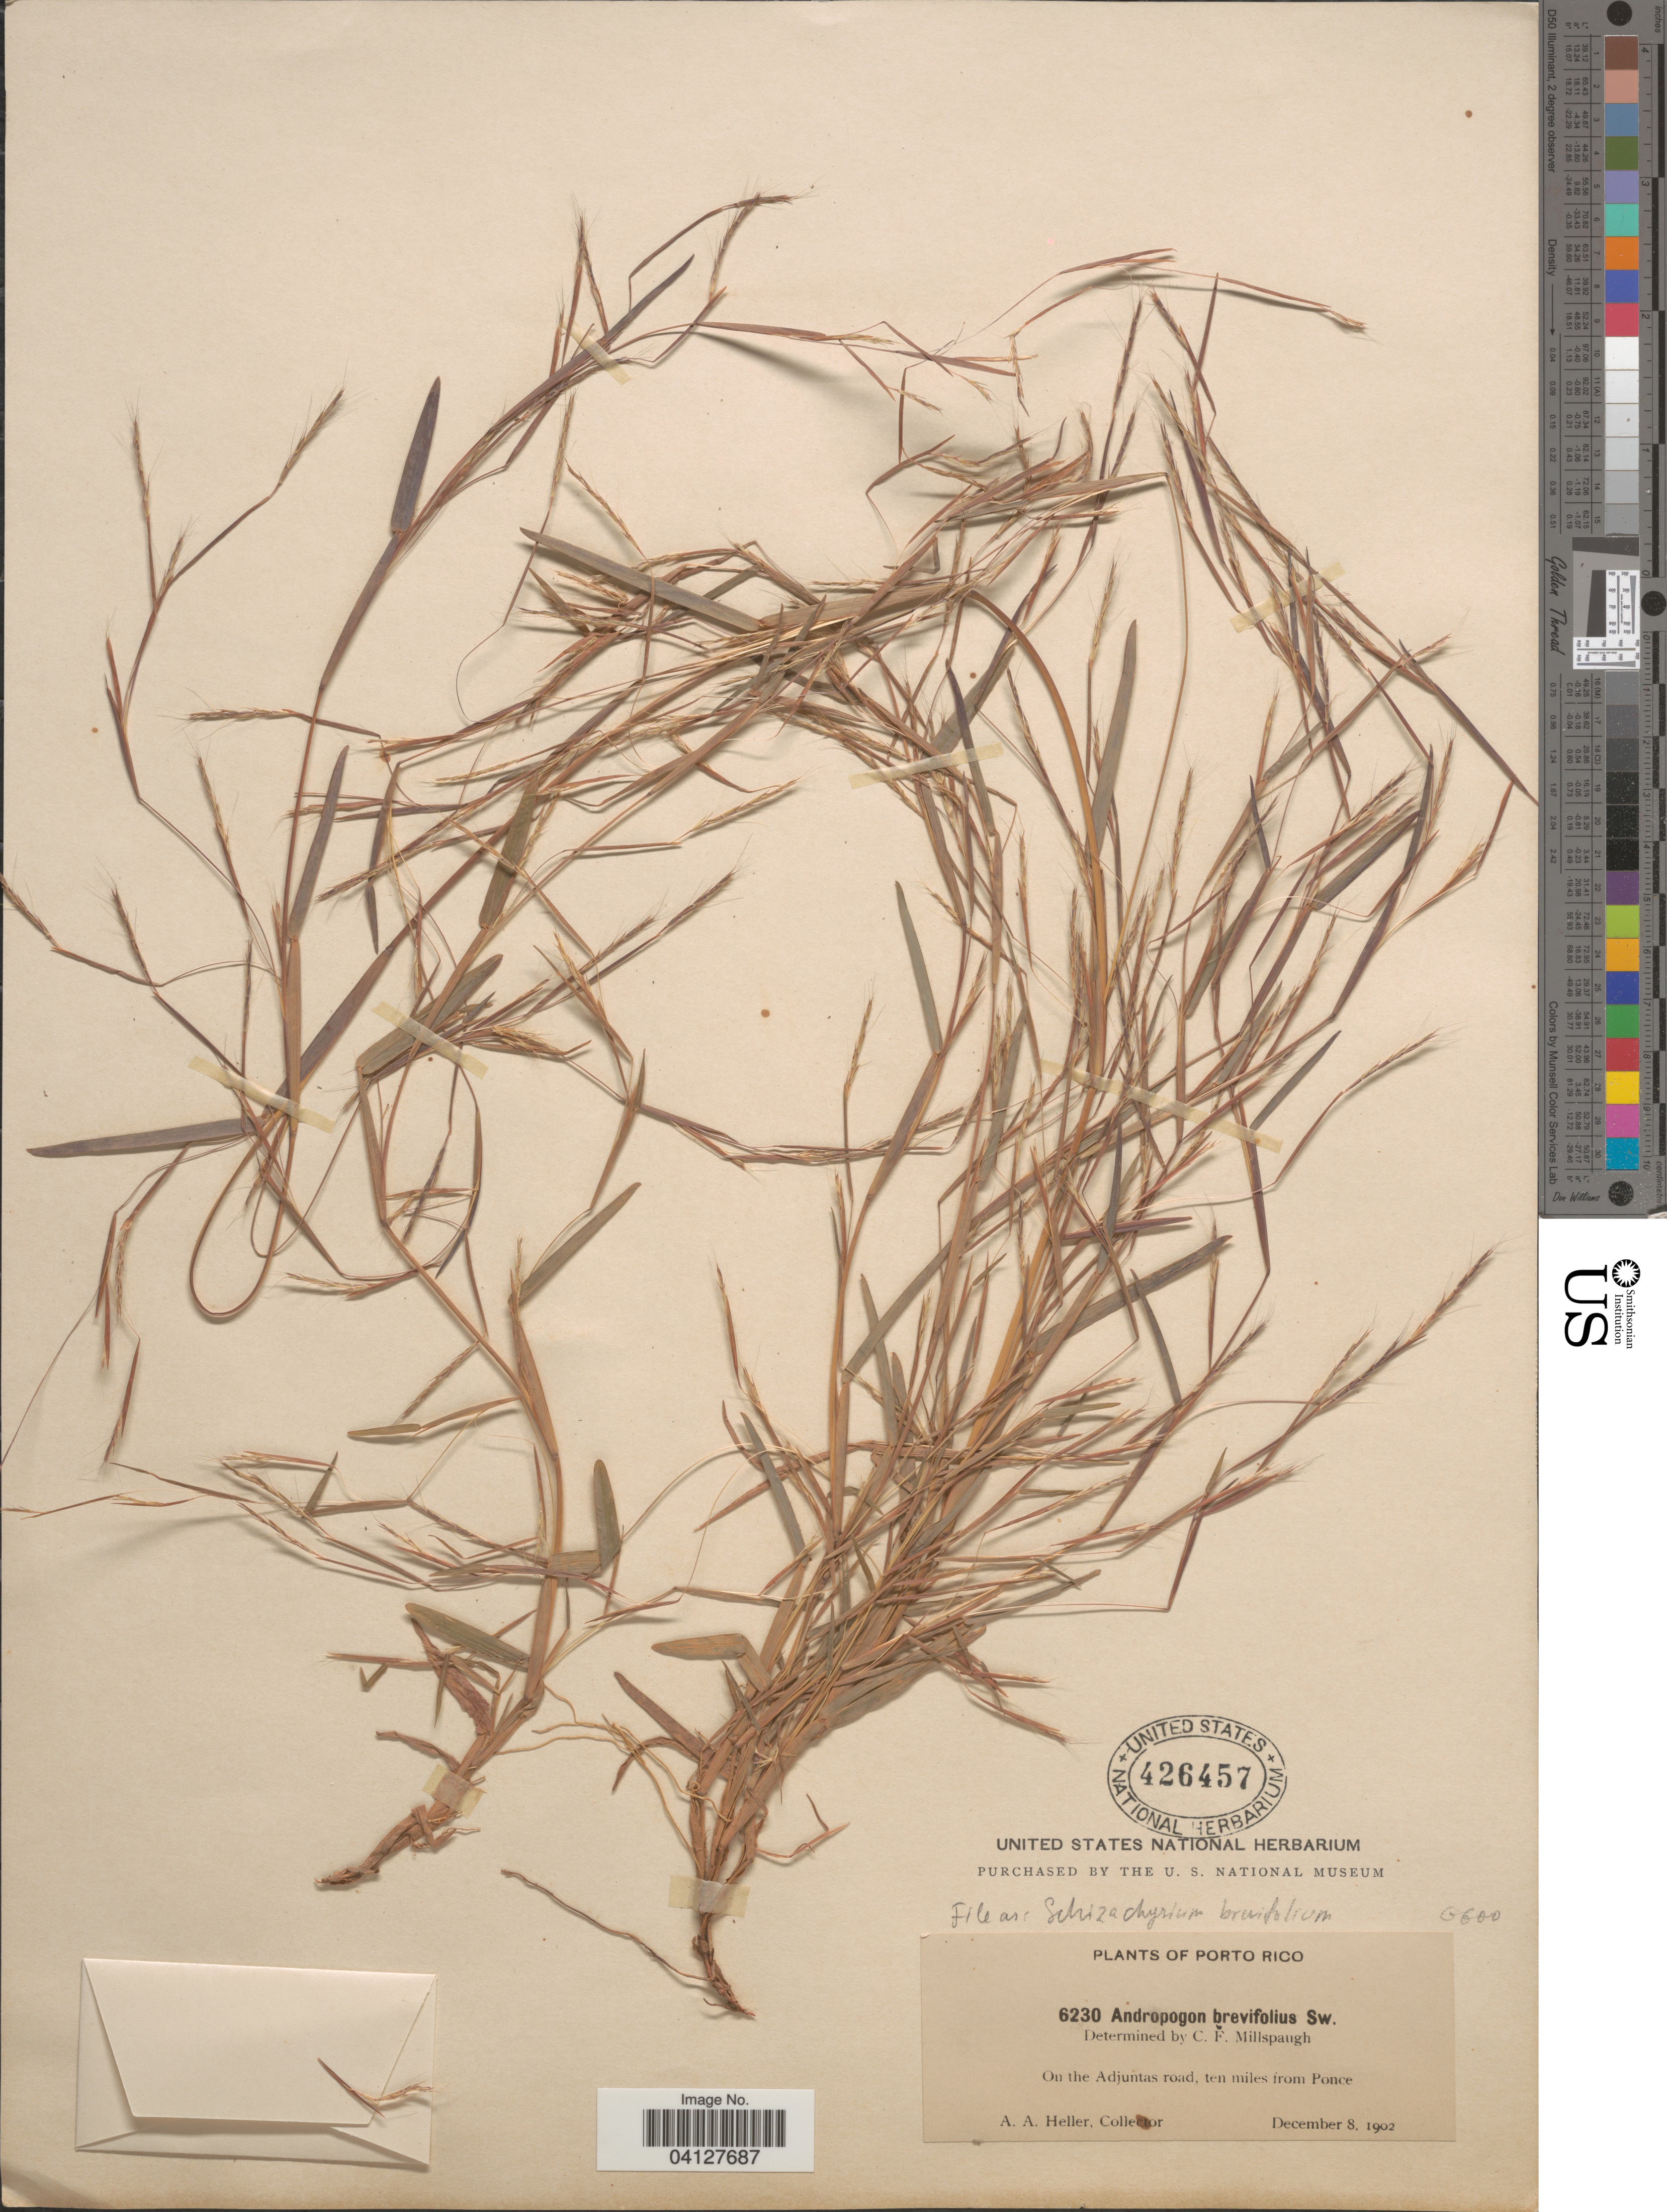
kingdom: Plantae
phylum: Tracheophyta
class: Liliopsida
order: Poales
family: Poaceae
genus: Andropogon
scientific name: Andropogon brevifolius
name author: Sw.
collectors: A. A. Heller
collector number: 6230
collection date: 1902-12-08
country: Puerto Rico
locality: Porto Rico. On the Adjuntas road, ten miles from Ponce.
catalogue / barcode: US 426457